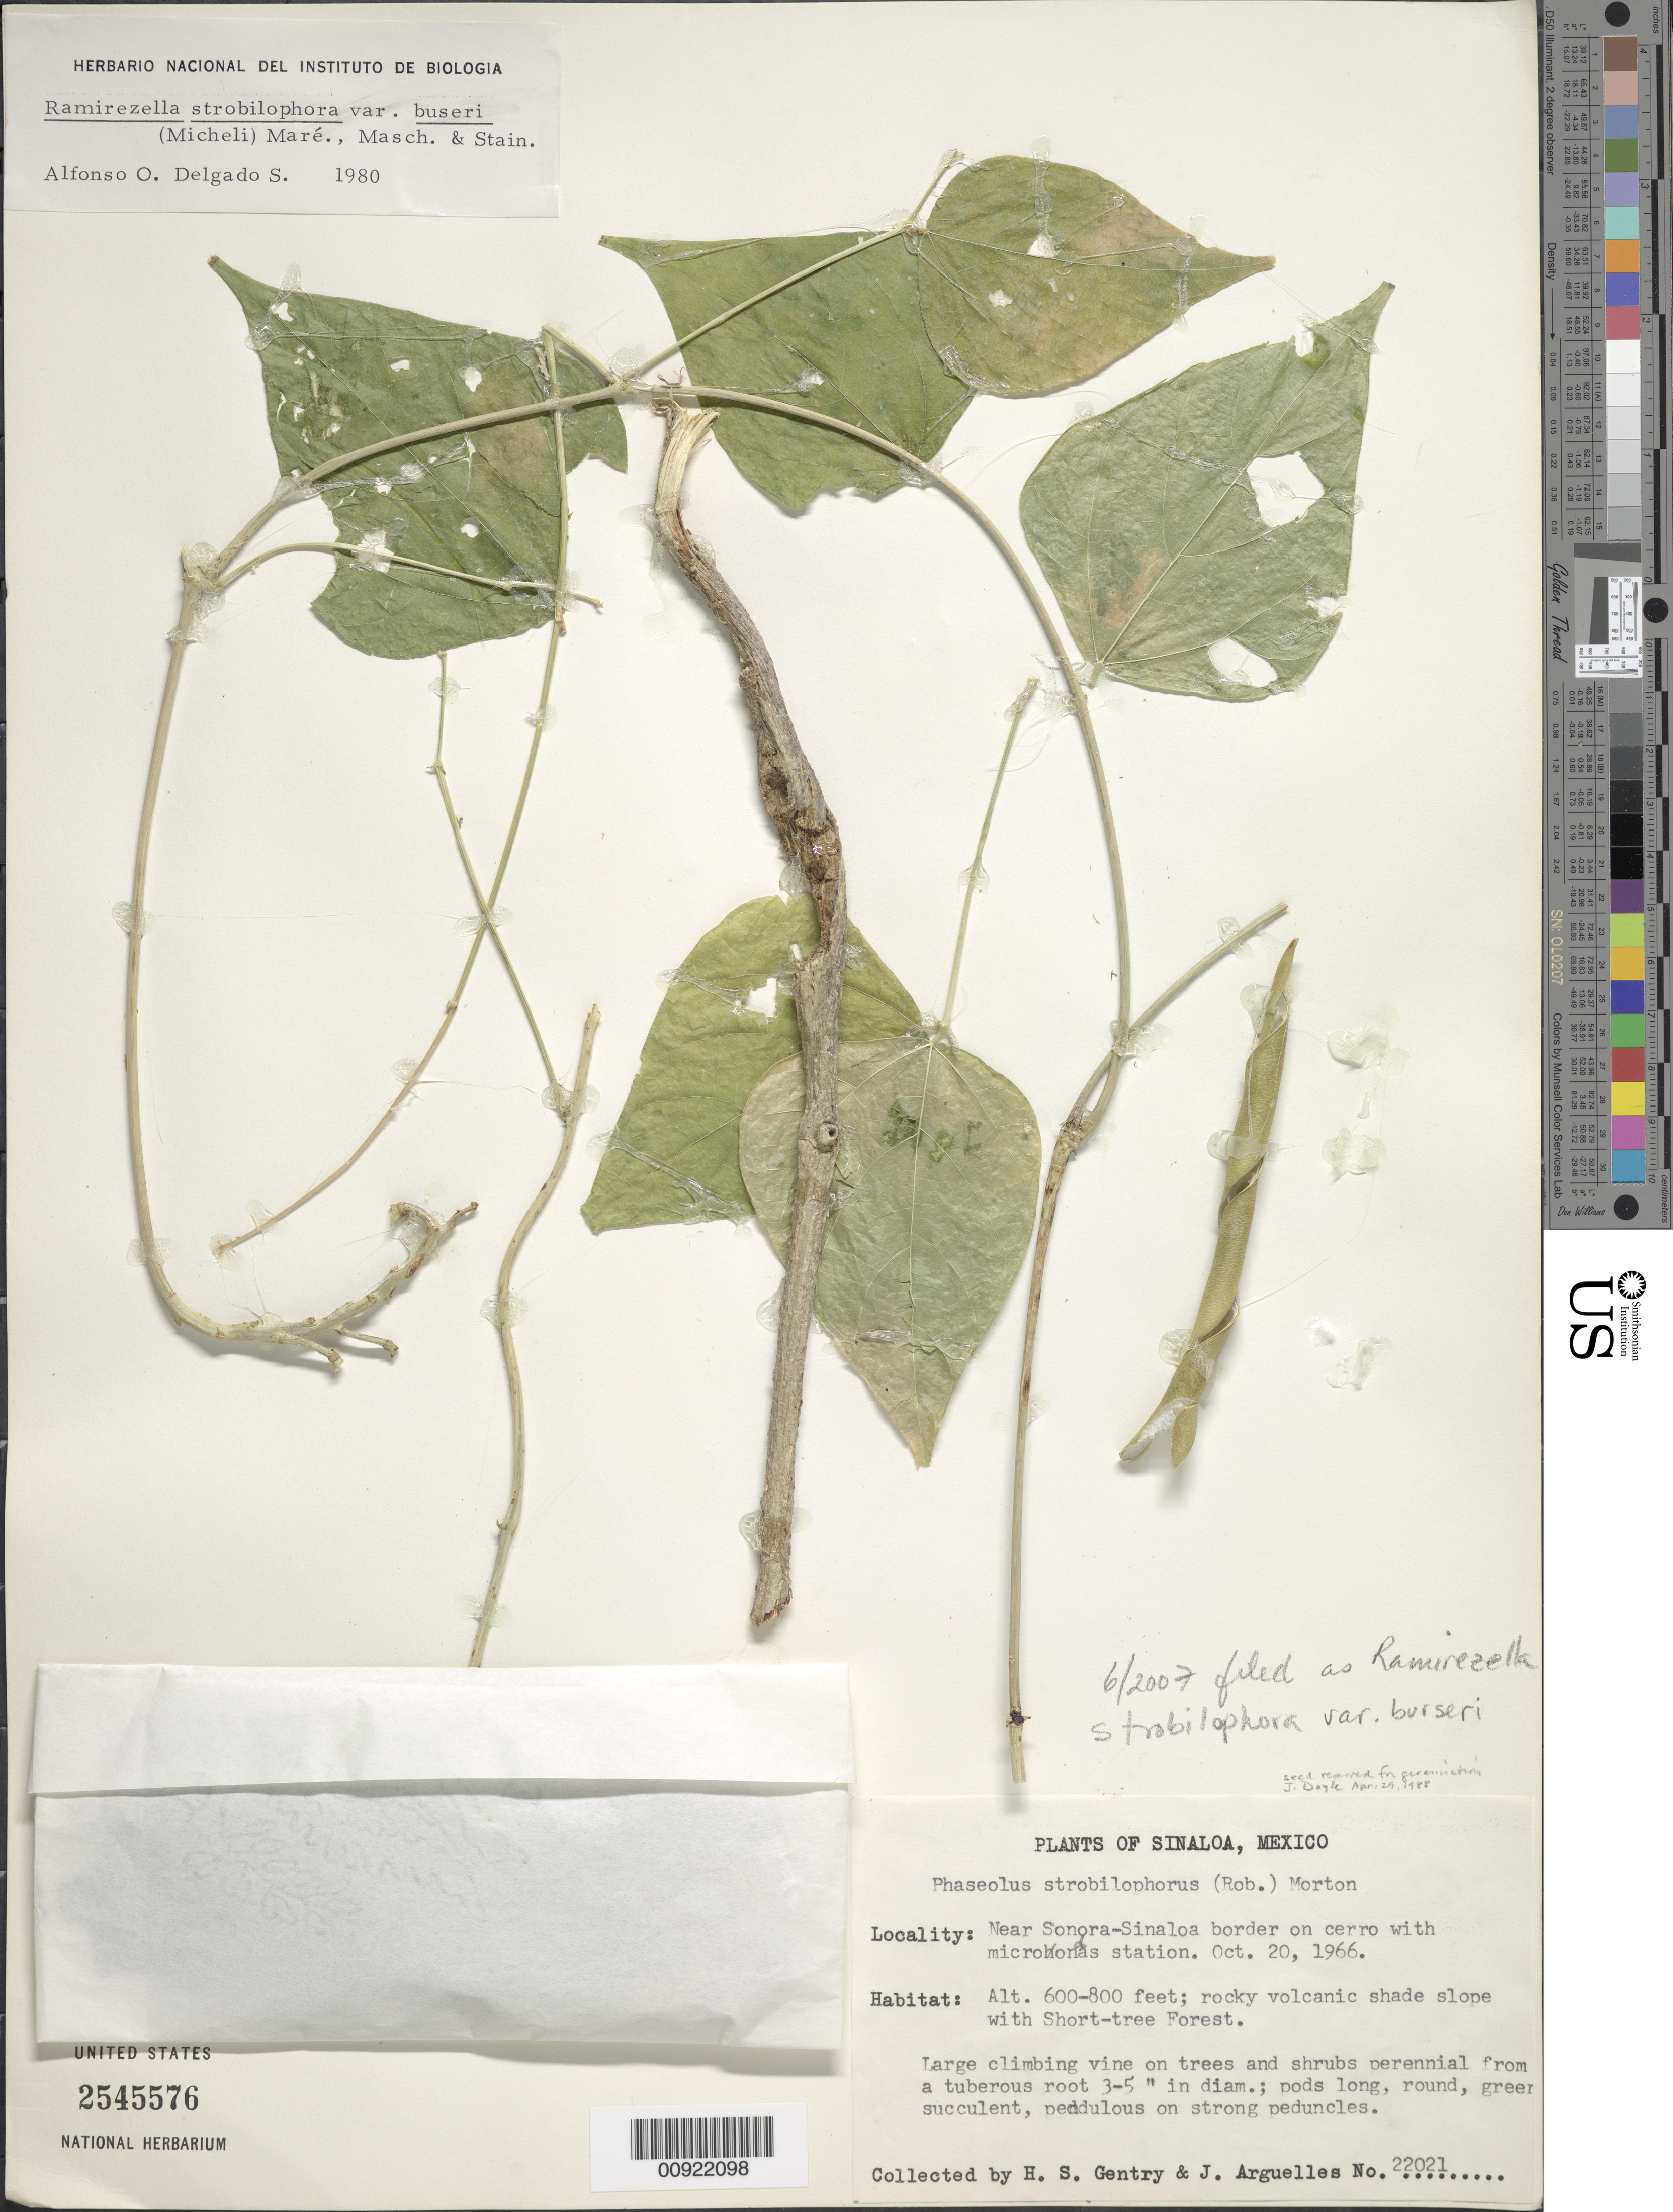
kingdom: Plantae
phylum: Tracheophyta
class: Magnoliopsida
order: Fabales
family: Fabaceae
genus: Ramirezella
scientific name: Ramirezella strobilophora var. buseri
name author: (B.L. Rob.) Rose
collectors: H. S. Gentry & J. Arguelles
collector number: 22021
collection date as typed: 20 Oct 1966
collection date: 1966-10-20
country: Mexico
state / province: Sinaloa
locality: Near Sonora-Sinaloa border on cerro with microondas station.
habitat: Rocky volcanic shade slope with Short-tree Forest. Vine on trees and shrubs.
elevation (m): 183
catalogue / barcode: US 2545576